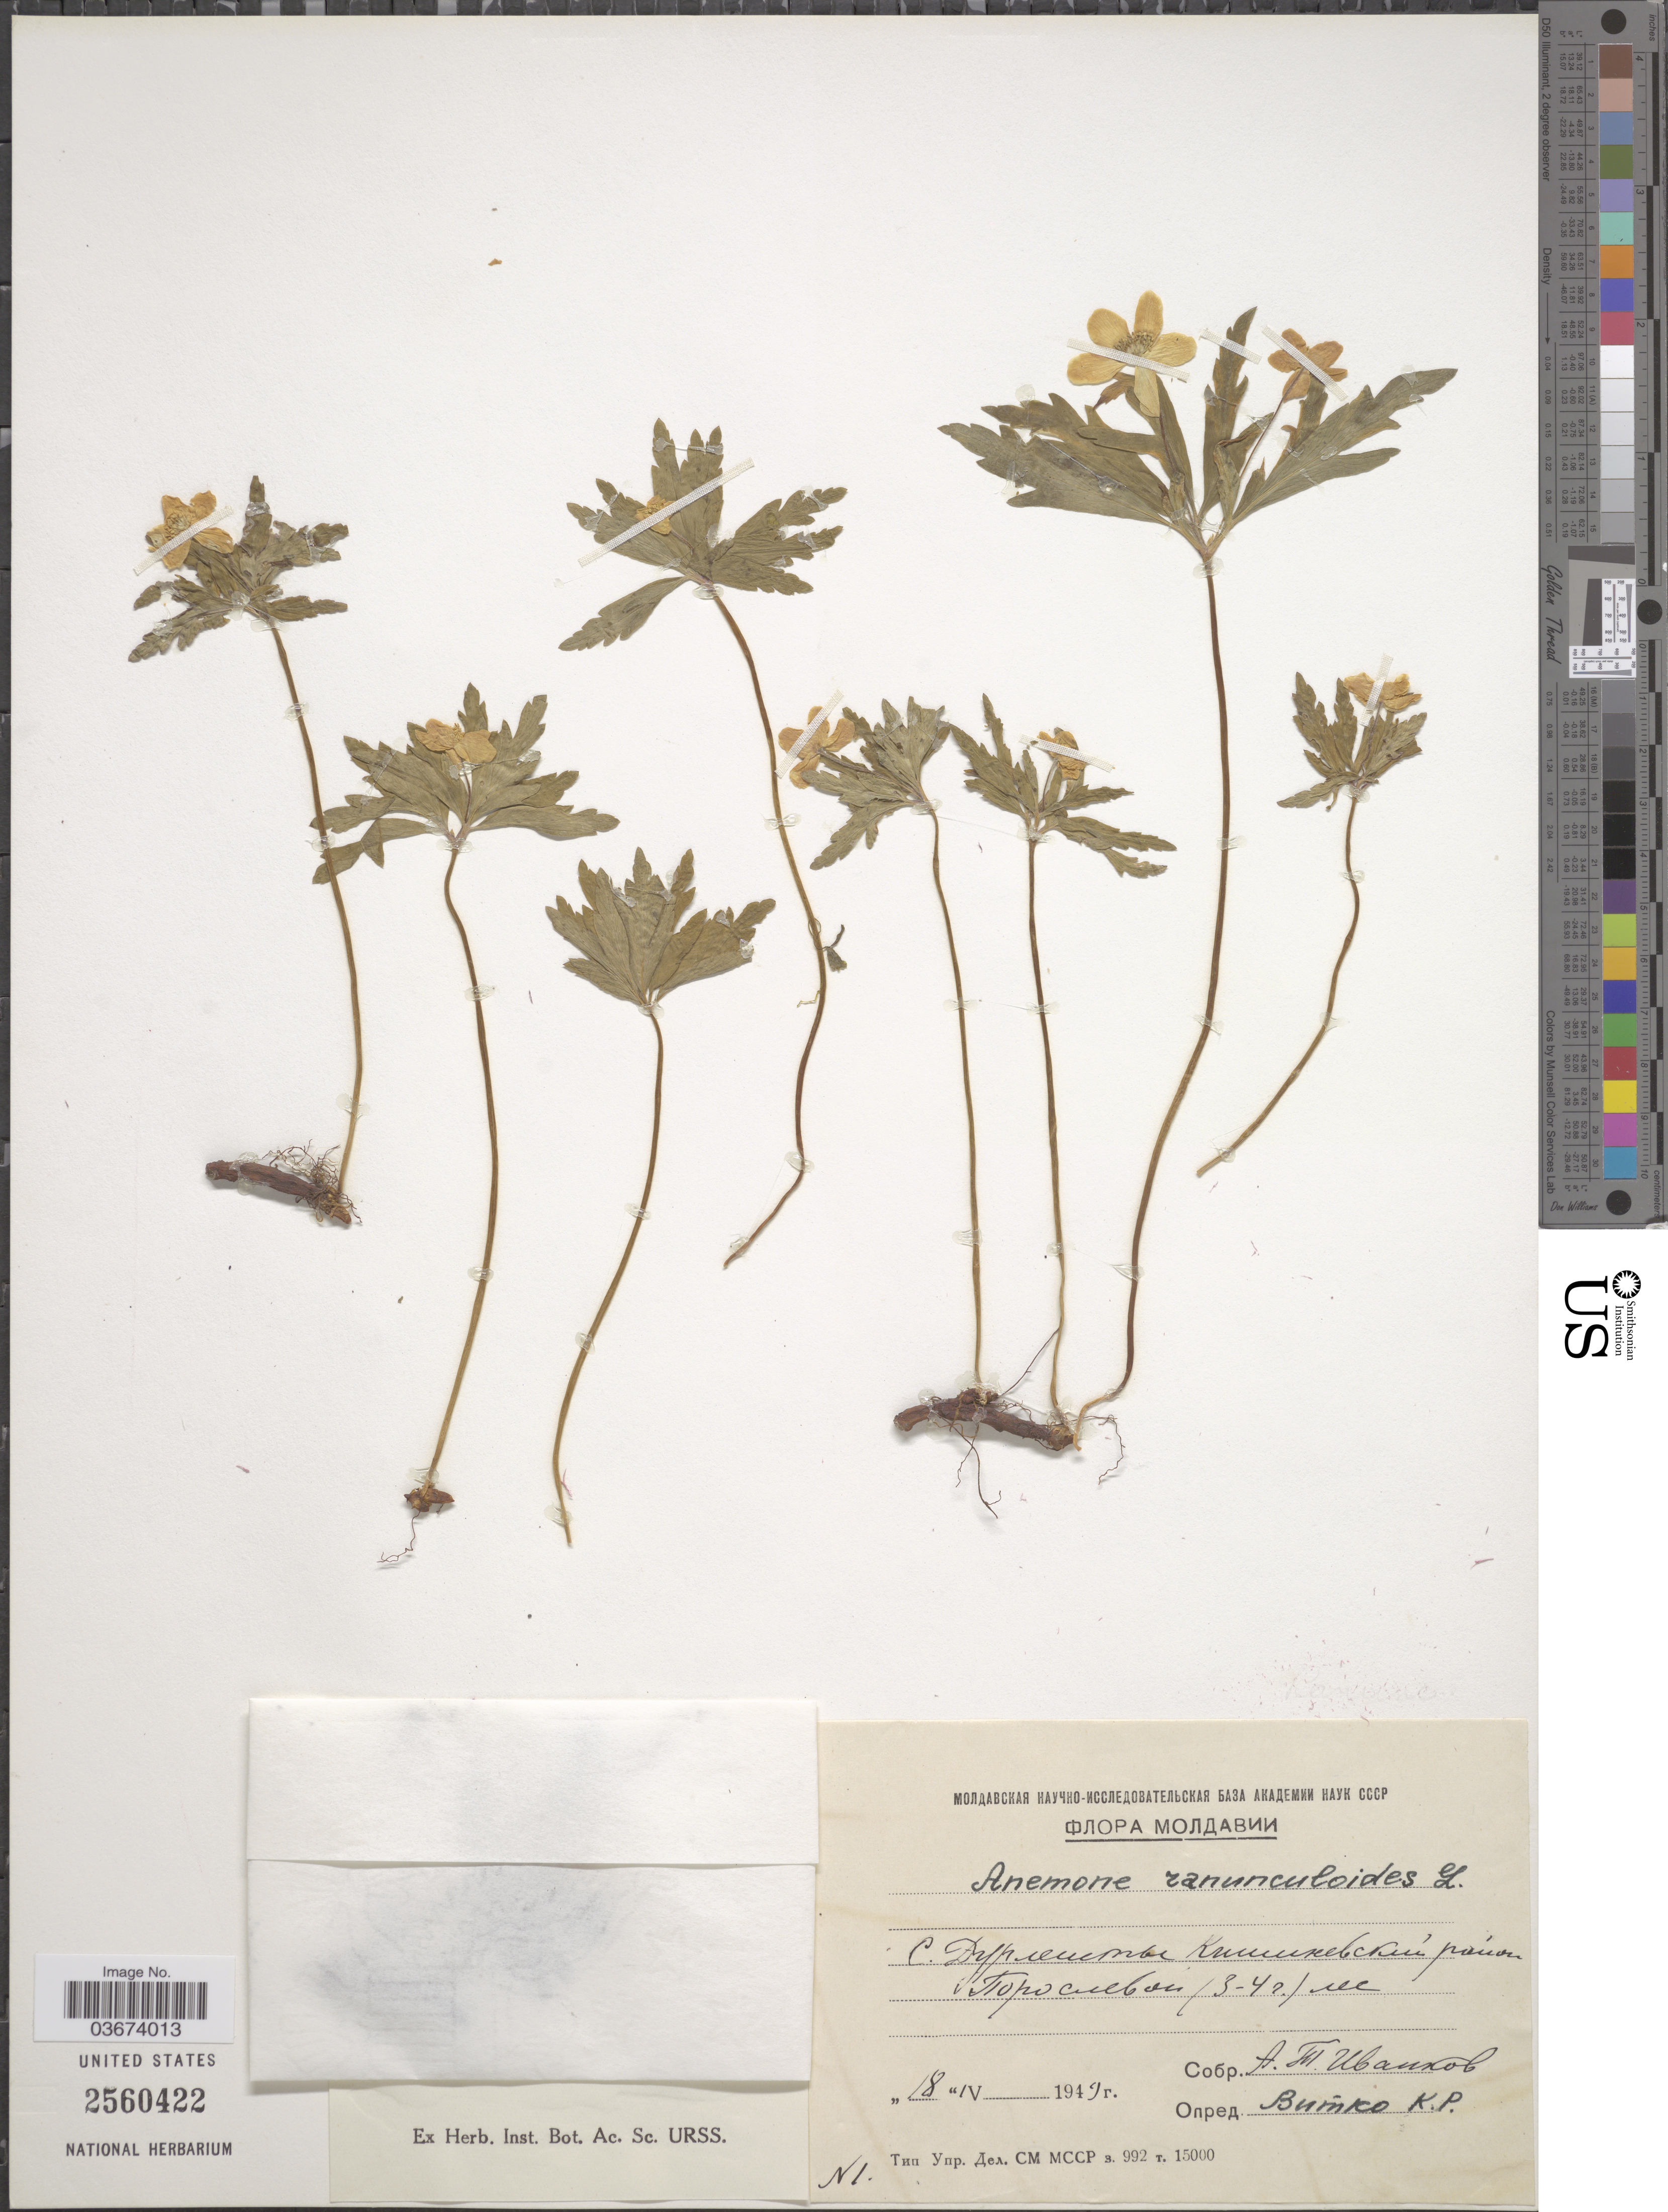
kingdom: Plantae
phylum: Tracheophyta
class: Magnoliopsida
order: Ranunculales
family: Ranunculaceae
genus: Anemone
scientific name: Anemone richardsonii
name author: Hook.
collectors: A. Ivankov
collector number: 1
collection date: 1949-04-18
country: Moldova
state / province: Chisinau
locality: Durlesti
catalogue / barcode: US 2560422